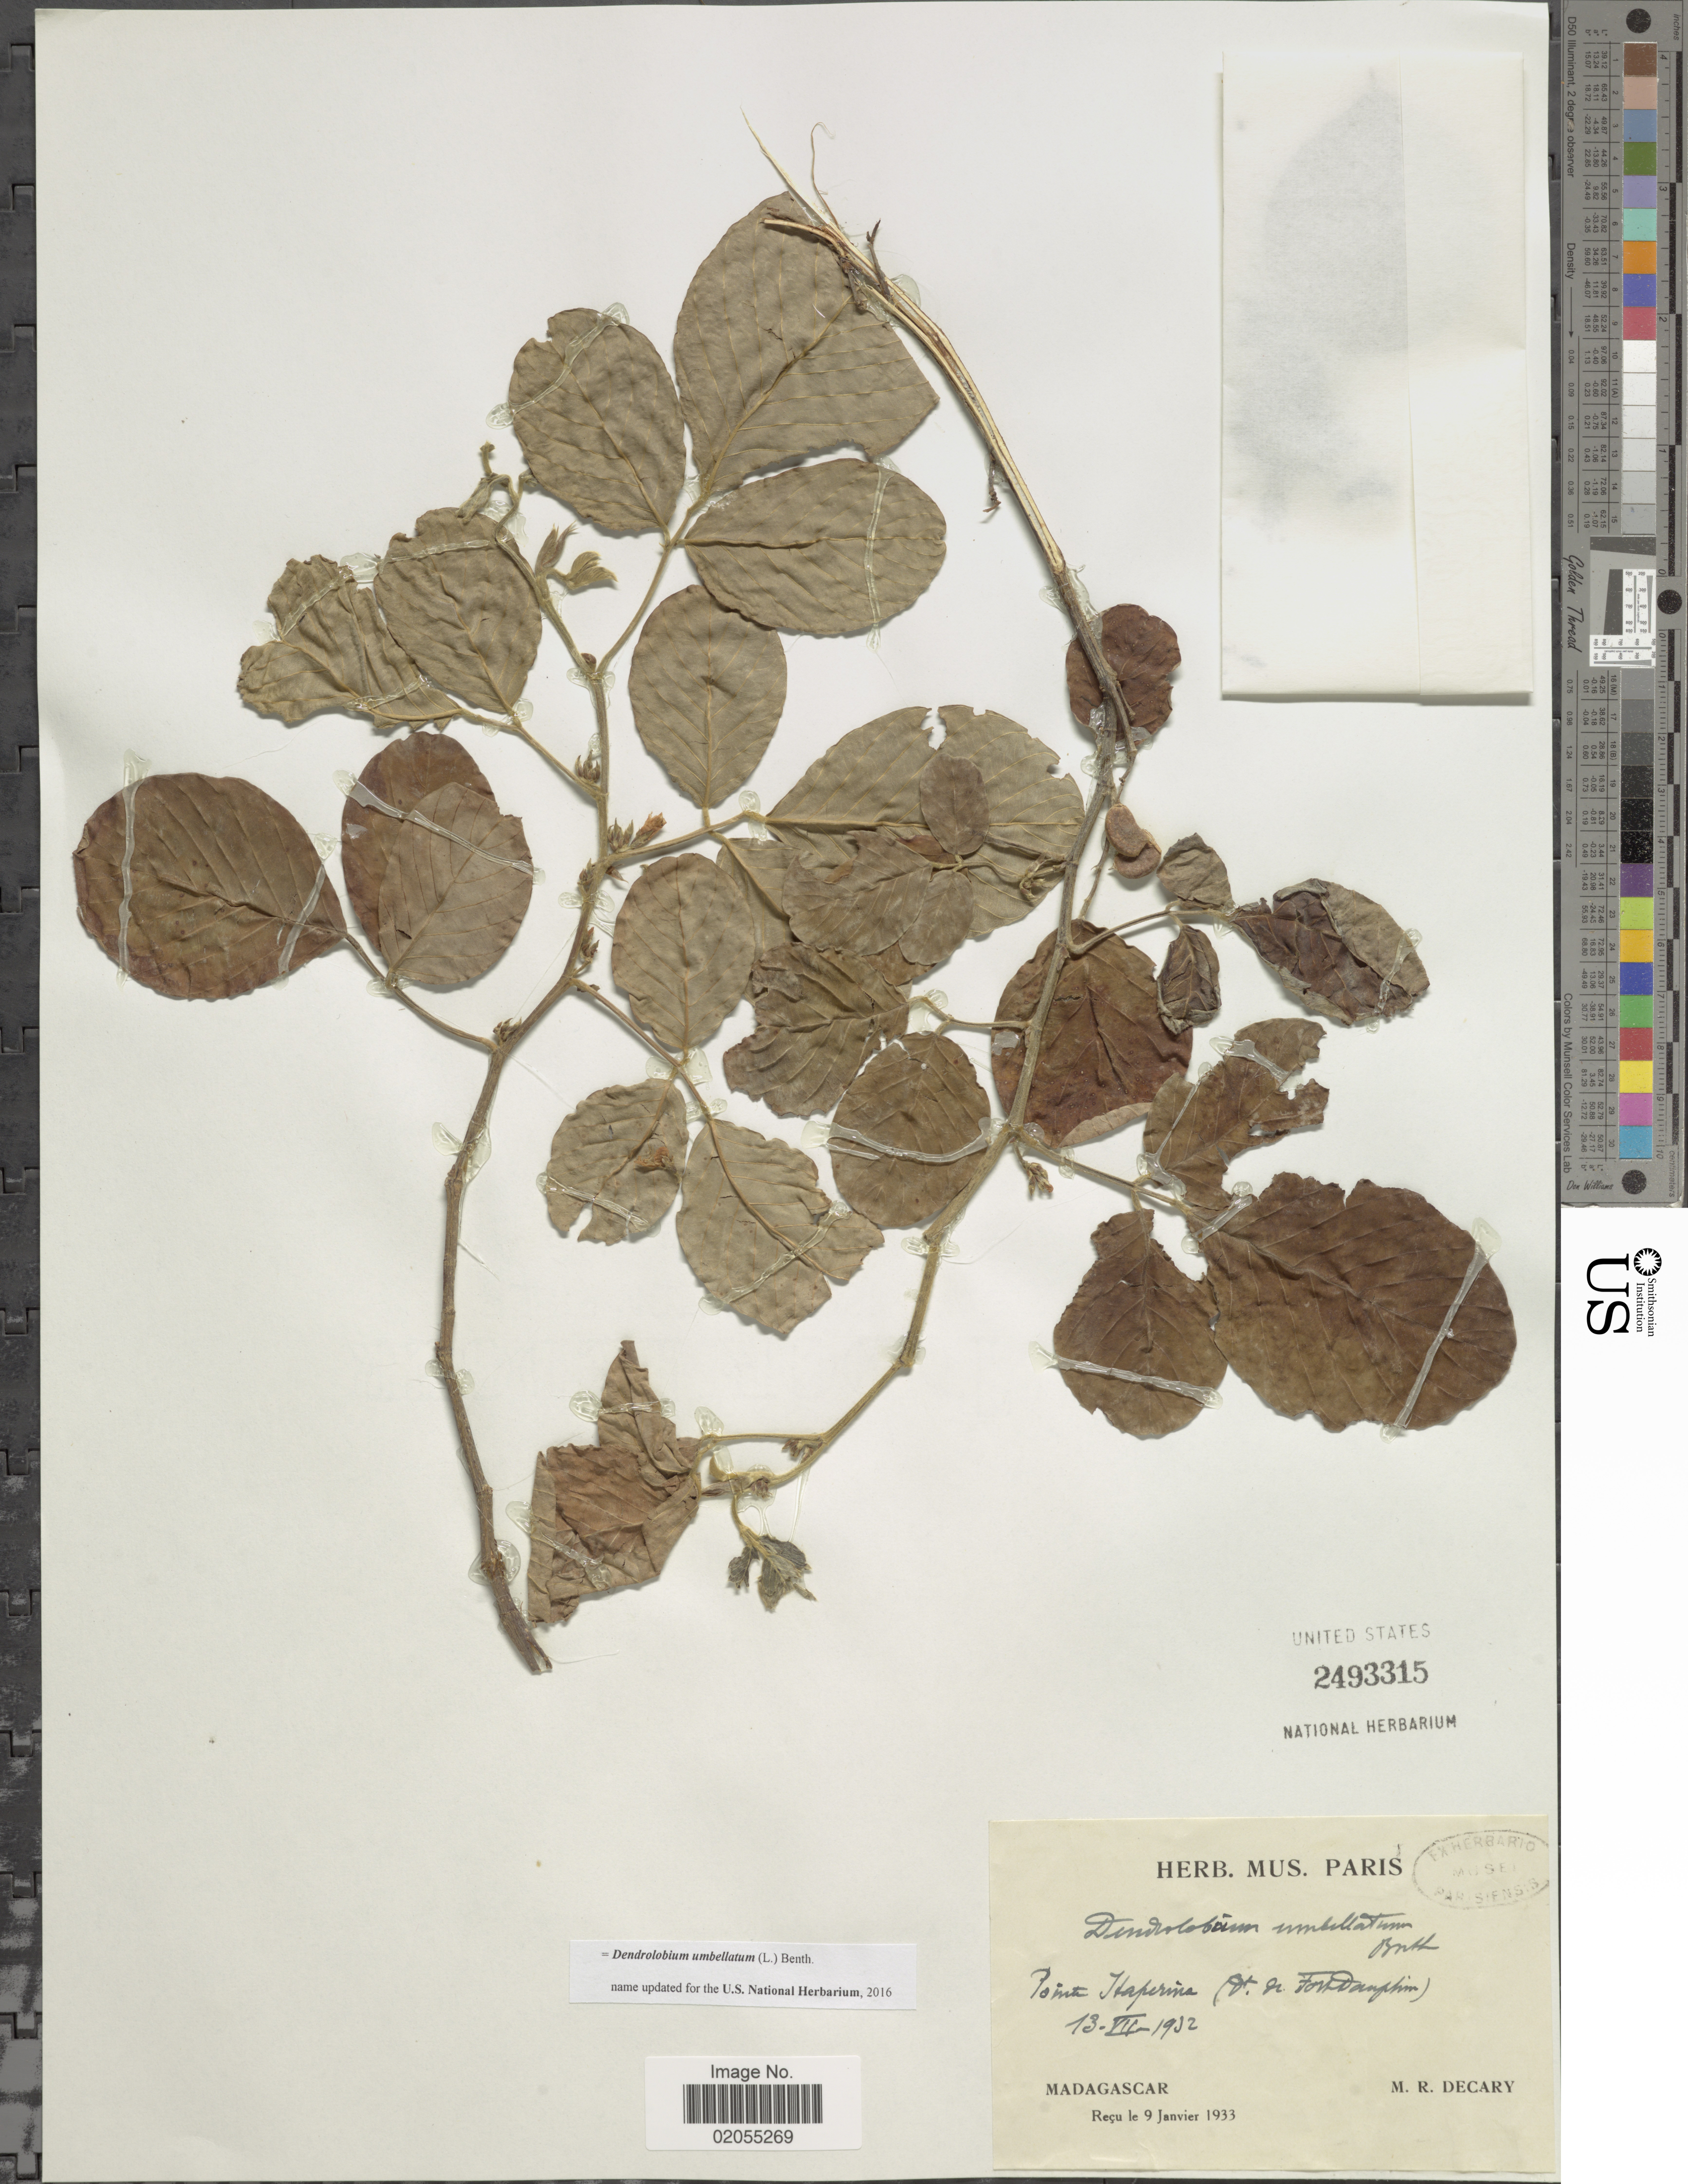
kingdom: Plantae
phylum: Tracheophyta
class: Magnoliopsida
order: Fabales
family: Fabaceae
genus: Desmodium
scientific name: Desmodium umbellatum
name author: (L.) DC.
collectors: R. Decary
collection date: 1932-07-13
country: Madagascar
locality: Pointe Itaperina (Fort Dauphin)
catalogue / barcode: US 2493315